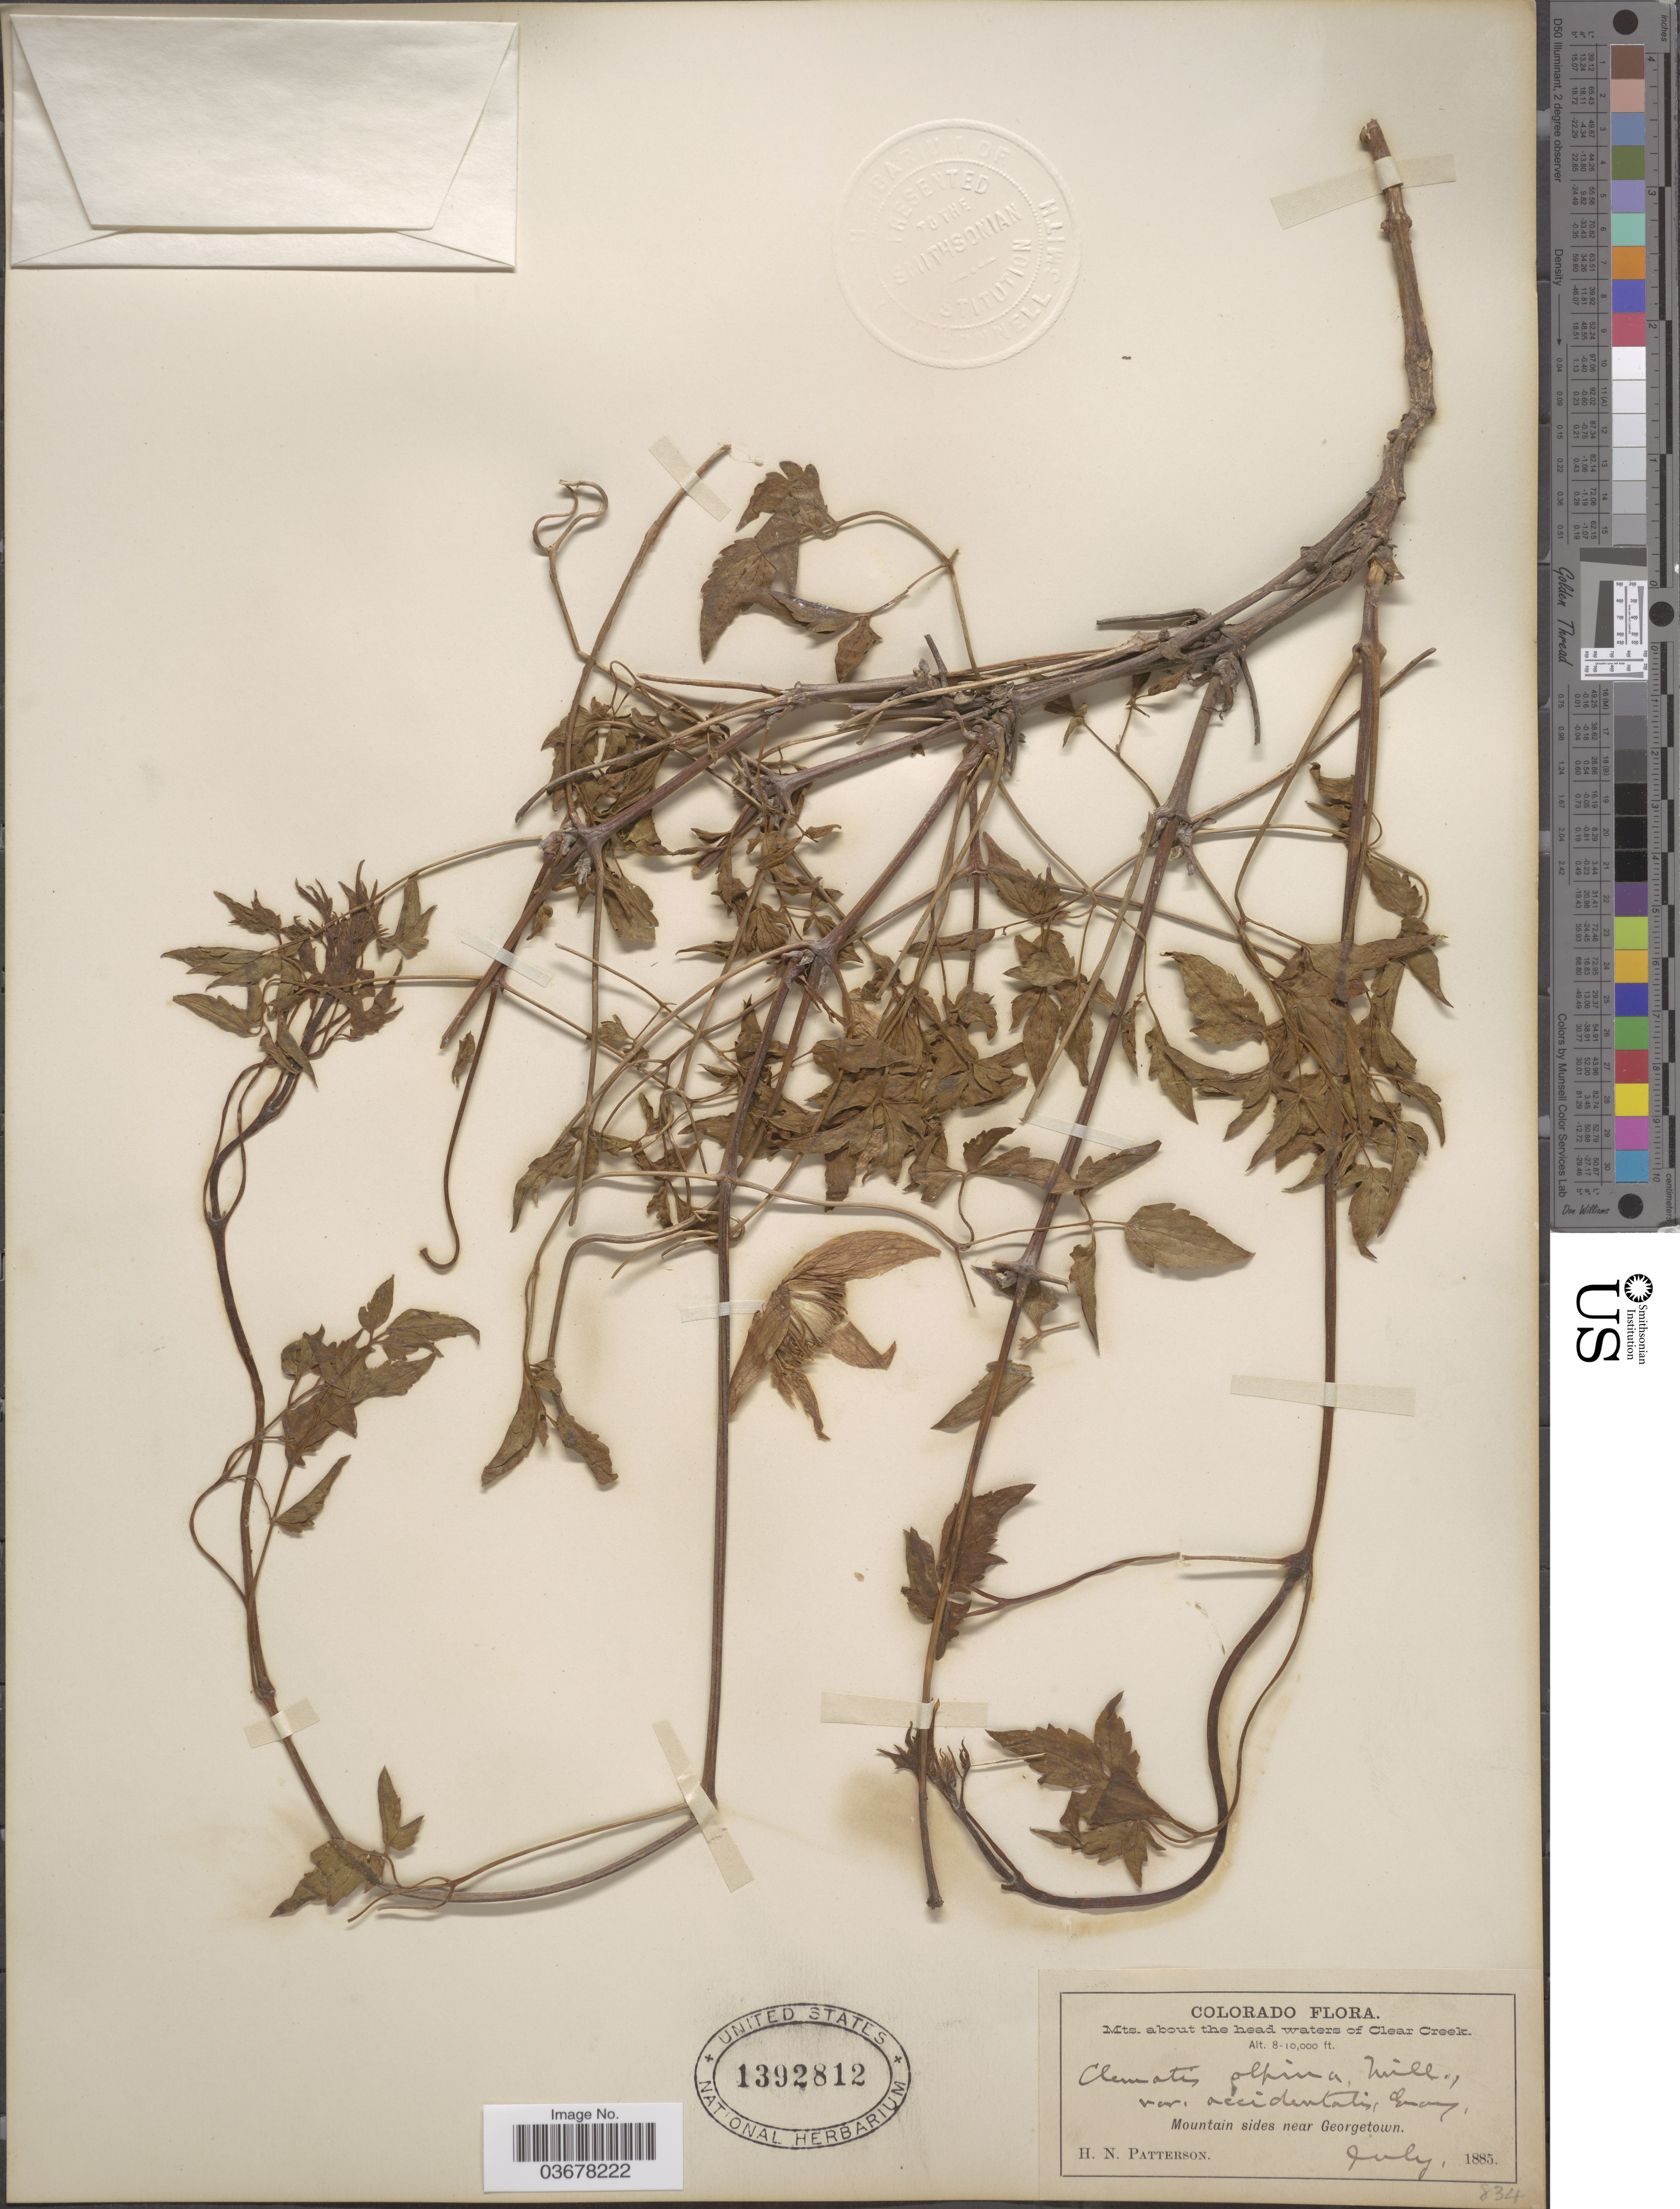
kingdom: Plantae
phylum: Tracheophyta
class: Magnoliopsida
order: Ranunculales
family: Ranunculaceae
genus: Clematis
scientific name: Clematis columbiana var. columbiana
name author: (Nutt.) Torr. & A. Gray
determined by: Strong, M. T., (US), Smithsonian Institution - National Museum of Natural History (UNITED STATES)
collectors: H. N. Patterson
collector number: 834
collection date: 1885-07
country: United States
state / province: Colorado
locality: Mts. about the head waters of Clear Creek. Mountain sides near Georgetown.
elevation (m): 2438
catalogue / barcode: US 1392812